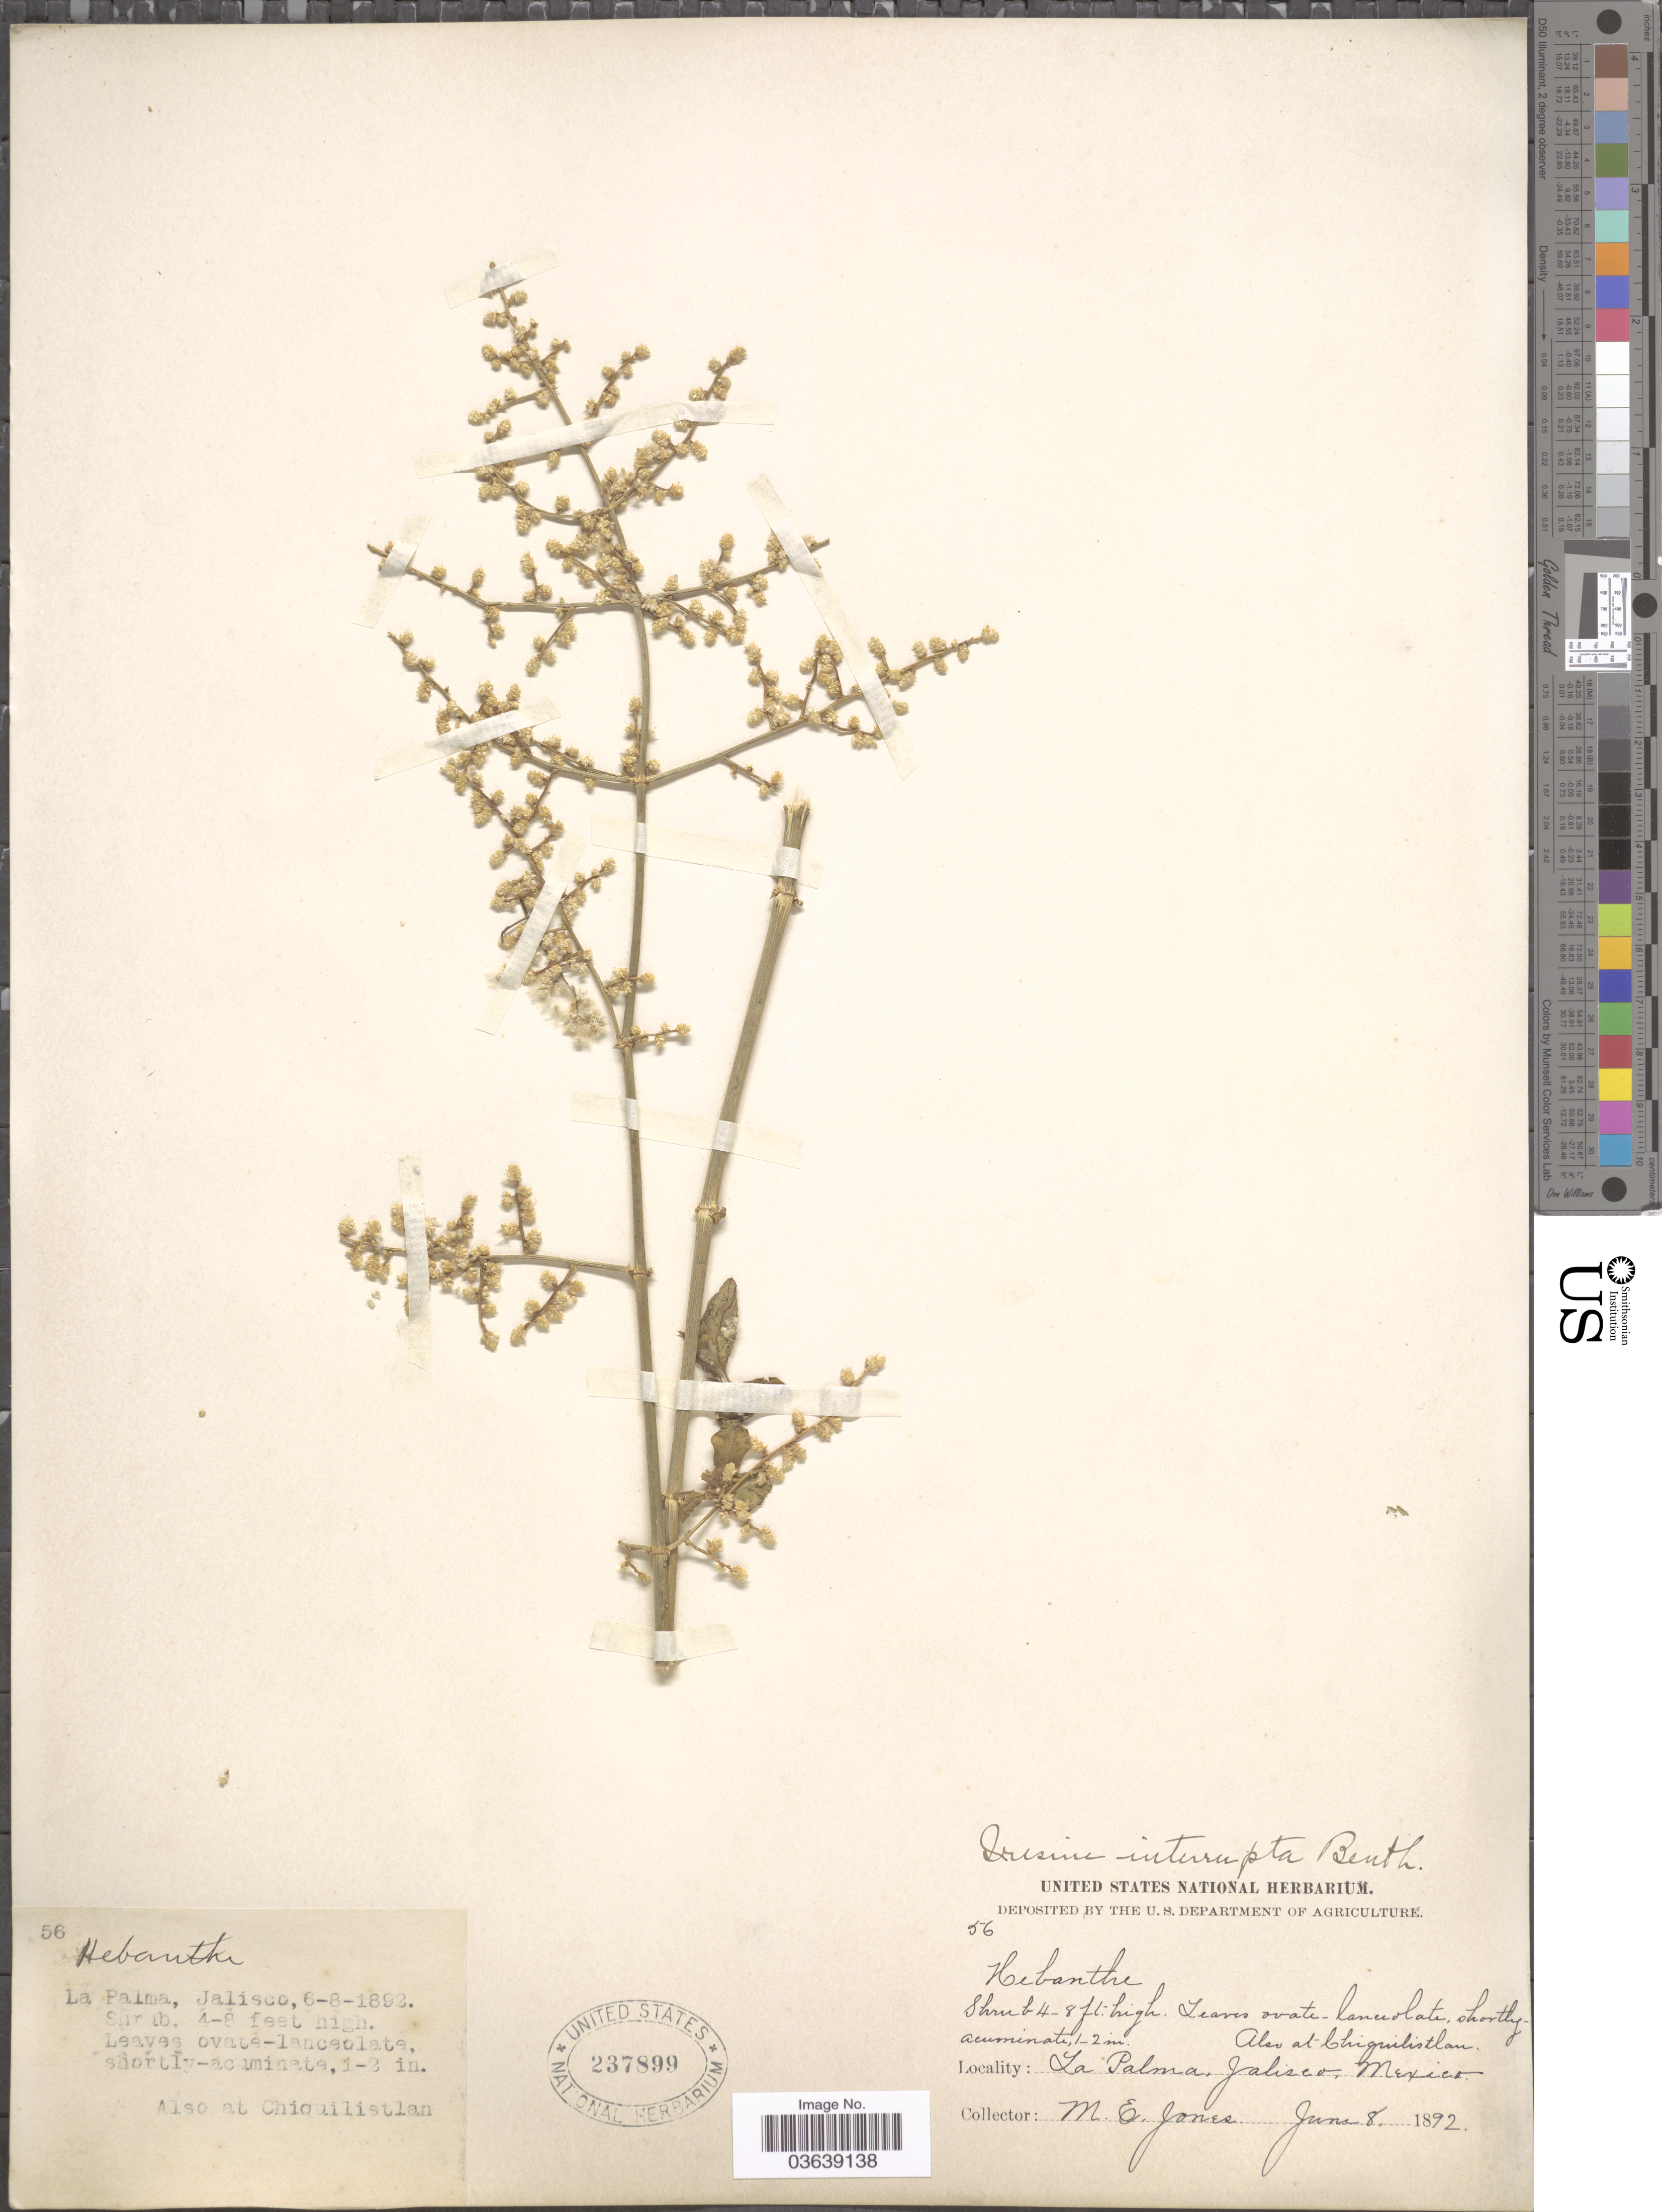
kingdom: Plantae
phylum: Tracheophyta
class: Magnoliopsida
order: Caryophyllales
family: Amaranthaceae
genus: Iresine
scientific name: Iresine interrupta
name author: Benth.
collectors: M. E. Jones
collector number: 56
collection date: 1892-06-08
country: Mexico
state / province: Jalisco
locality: Also at Chiquilistlan. La Palma.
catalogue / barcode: US 237899